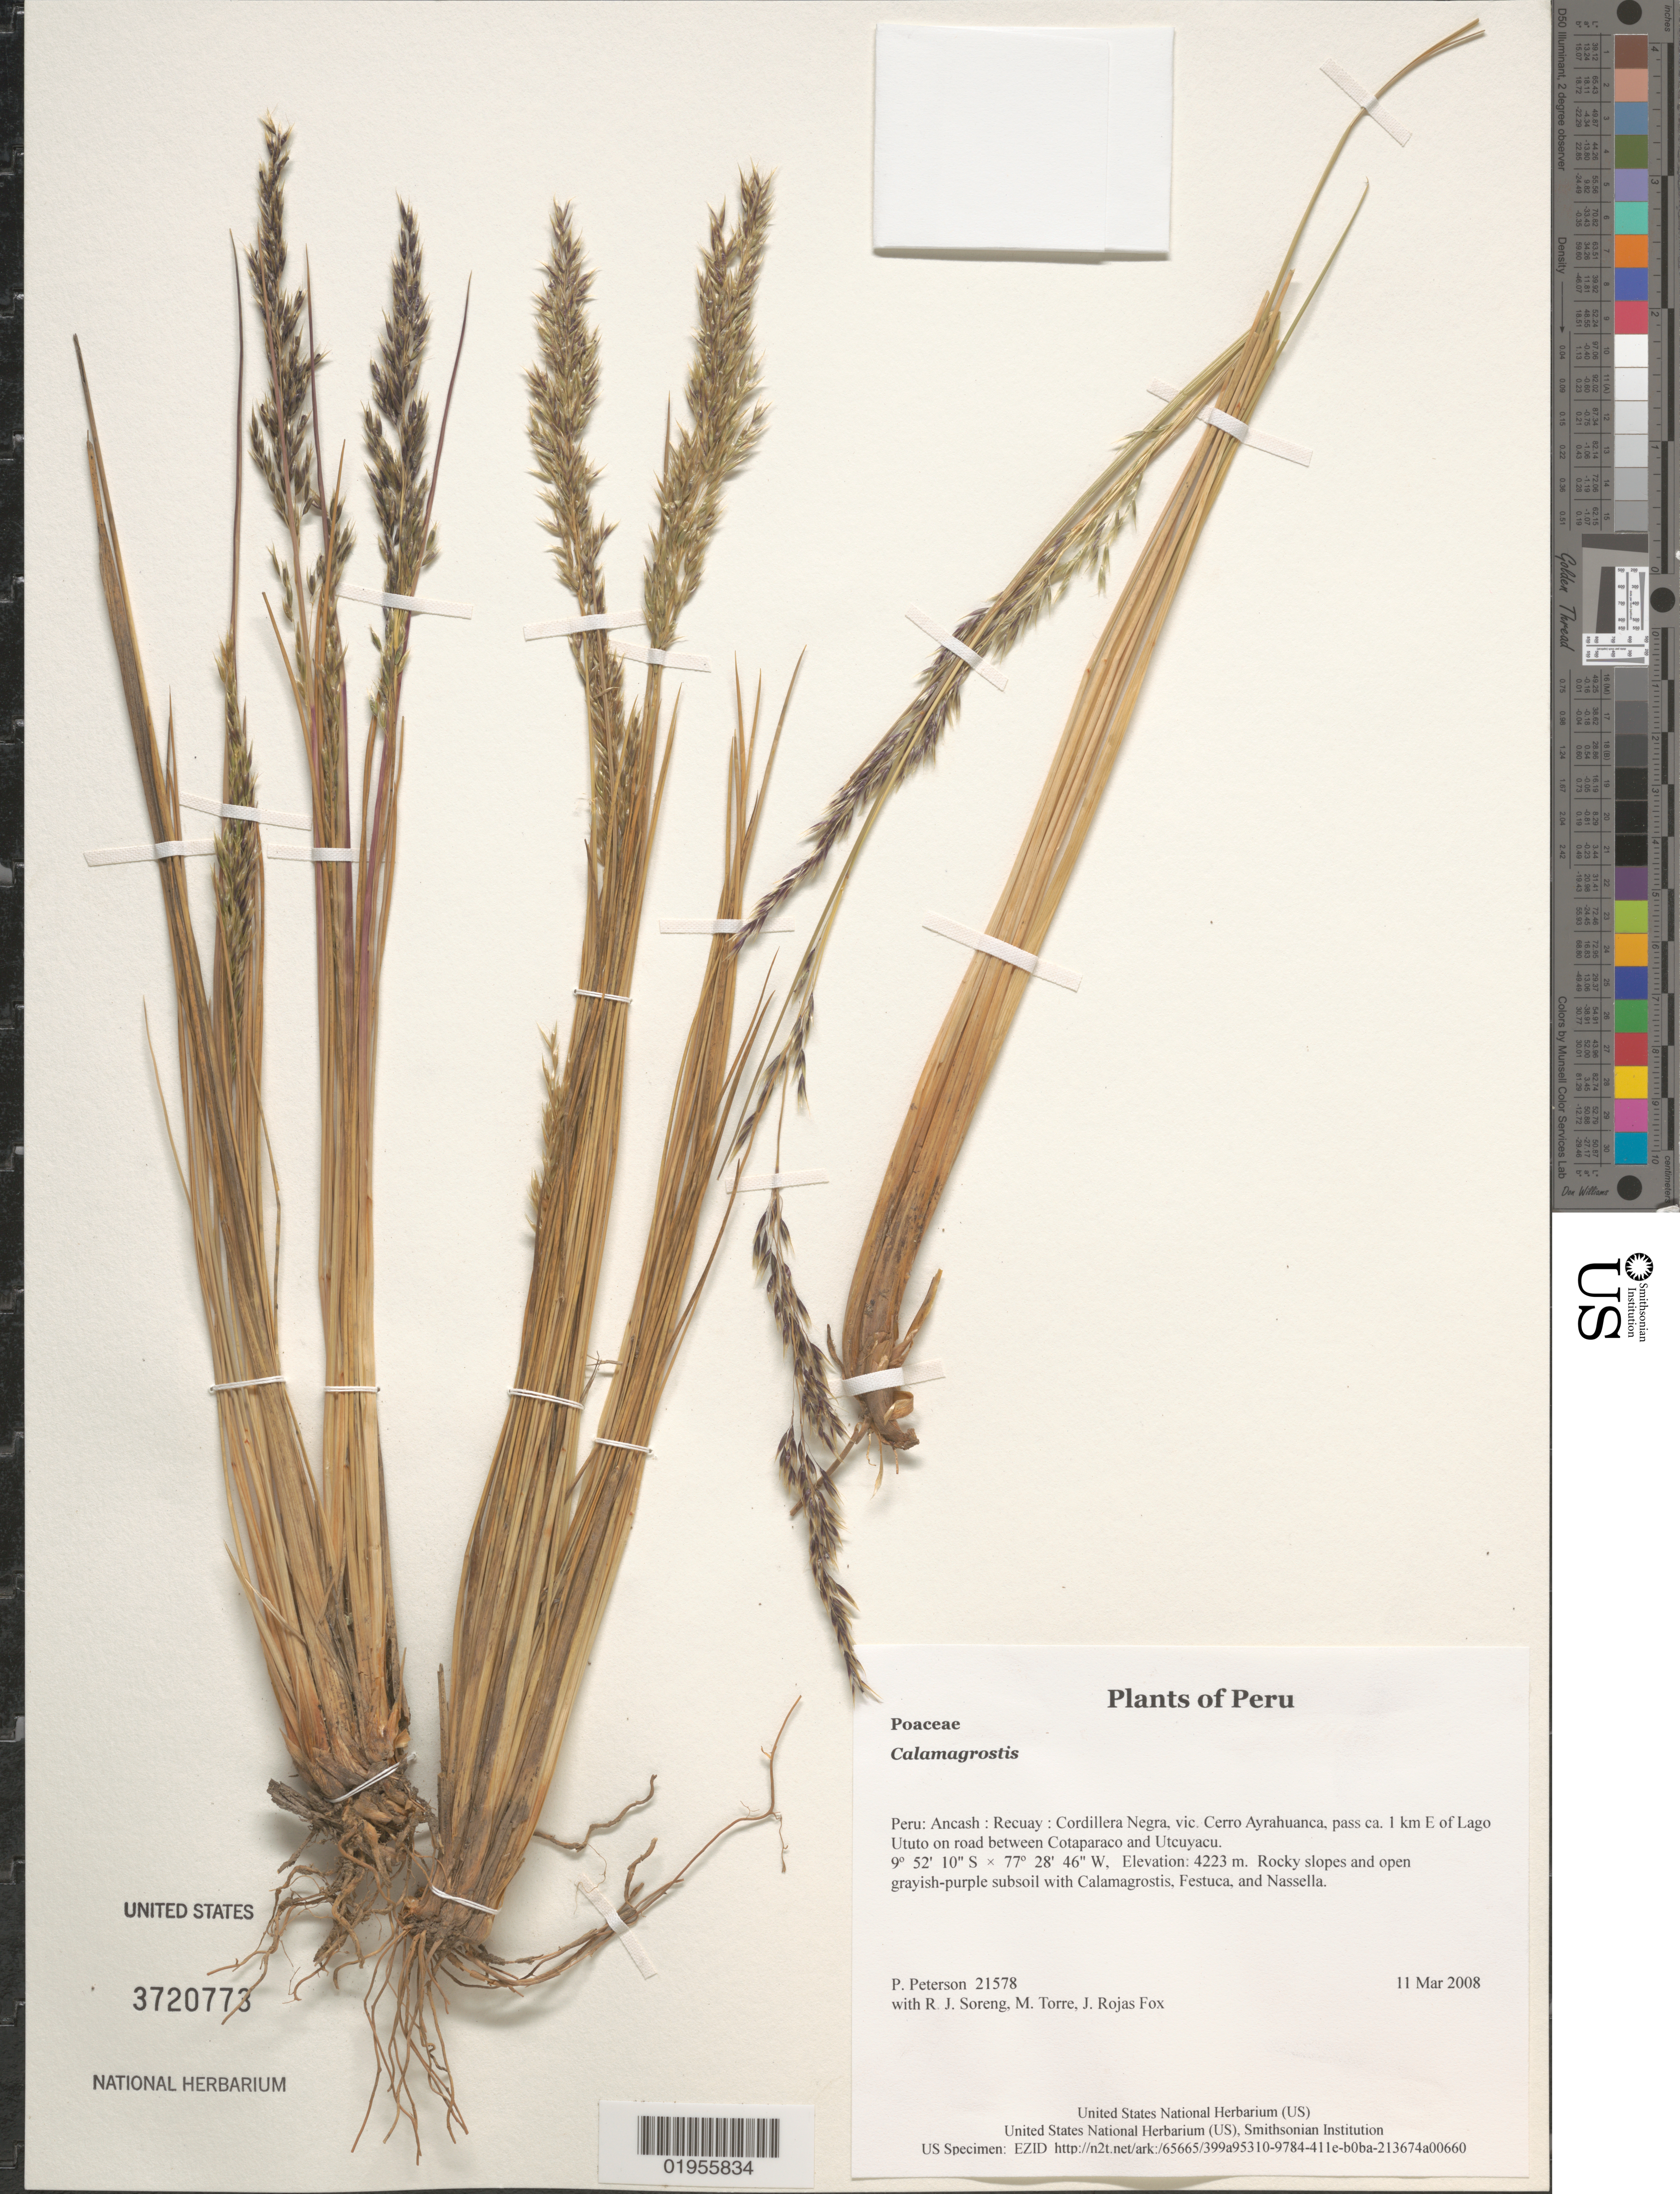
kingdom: Plantae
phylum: Tracheophyta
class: Liliopsida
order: Poales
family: Poaceae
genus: Calamagrostis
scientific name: Calamagrostis sp.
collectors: P. M. Peterson, R. J. Soreng, M. Torre & J. Rojas Fox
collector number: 21578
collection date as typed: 11 Mar 2008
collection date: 2008-03-11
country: Peru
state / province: Ancash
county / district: Recuay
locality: Cordillera Negra, vic. Cerro Ayrahuanca, pass ca. 1 km E of Lago Ututo on road between Cotaparaco and Utcuyacu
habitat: Rocky slopes and open grayish-purple subsoil with Calamagrostis, Festuca, and Nassella.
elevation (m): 4223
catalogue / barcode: US 3720773